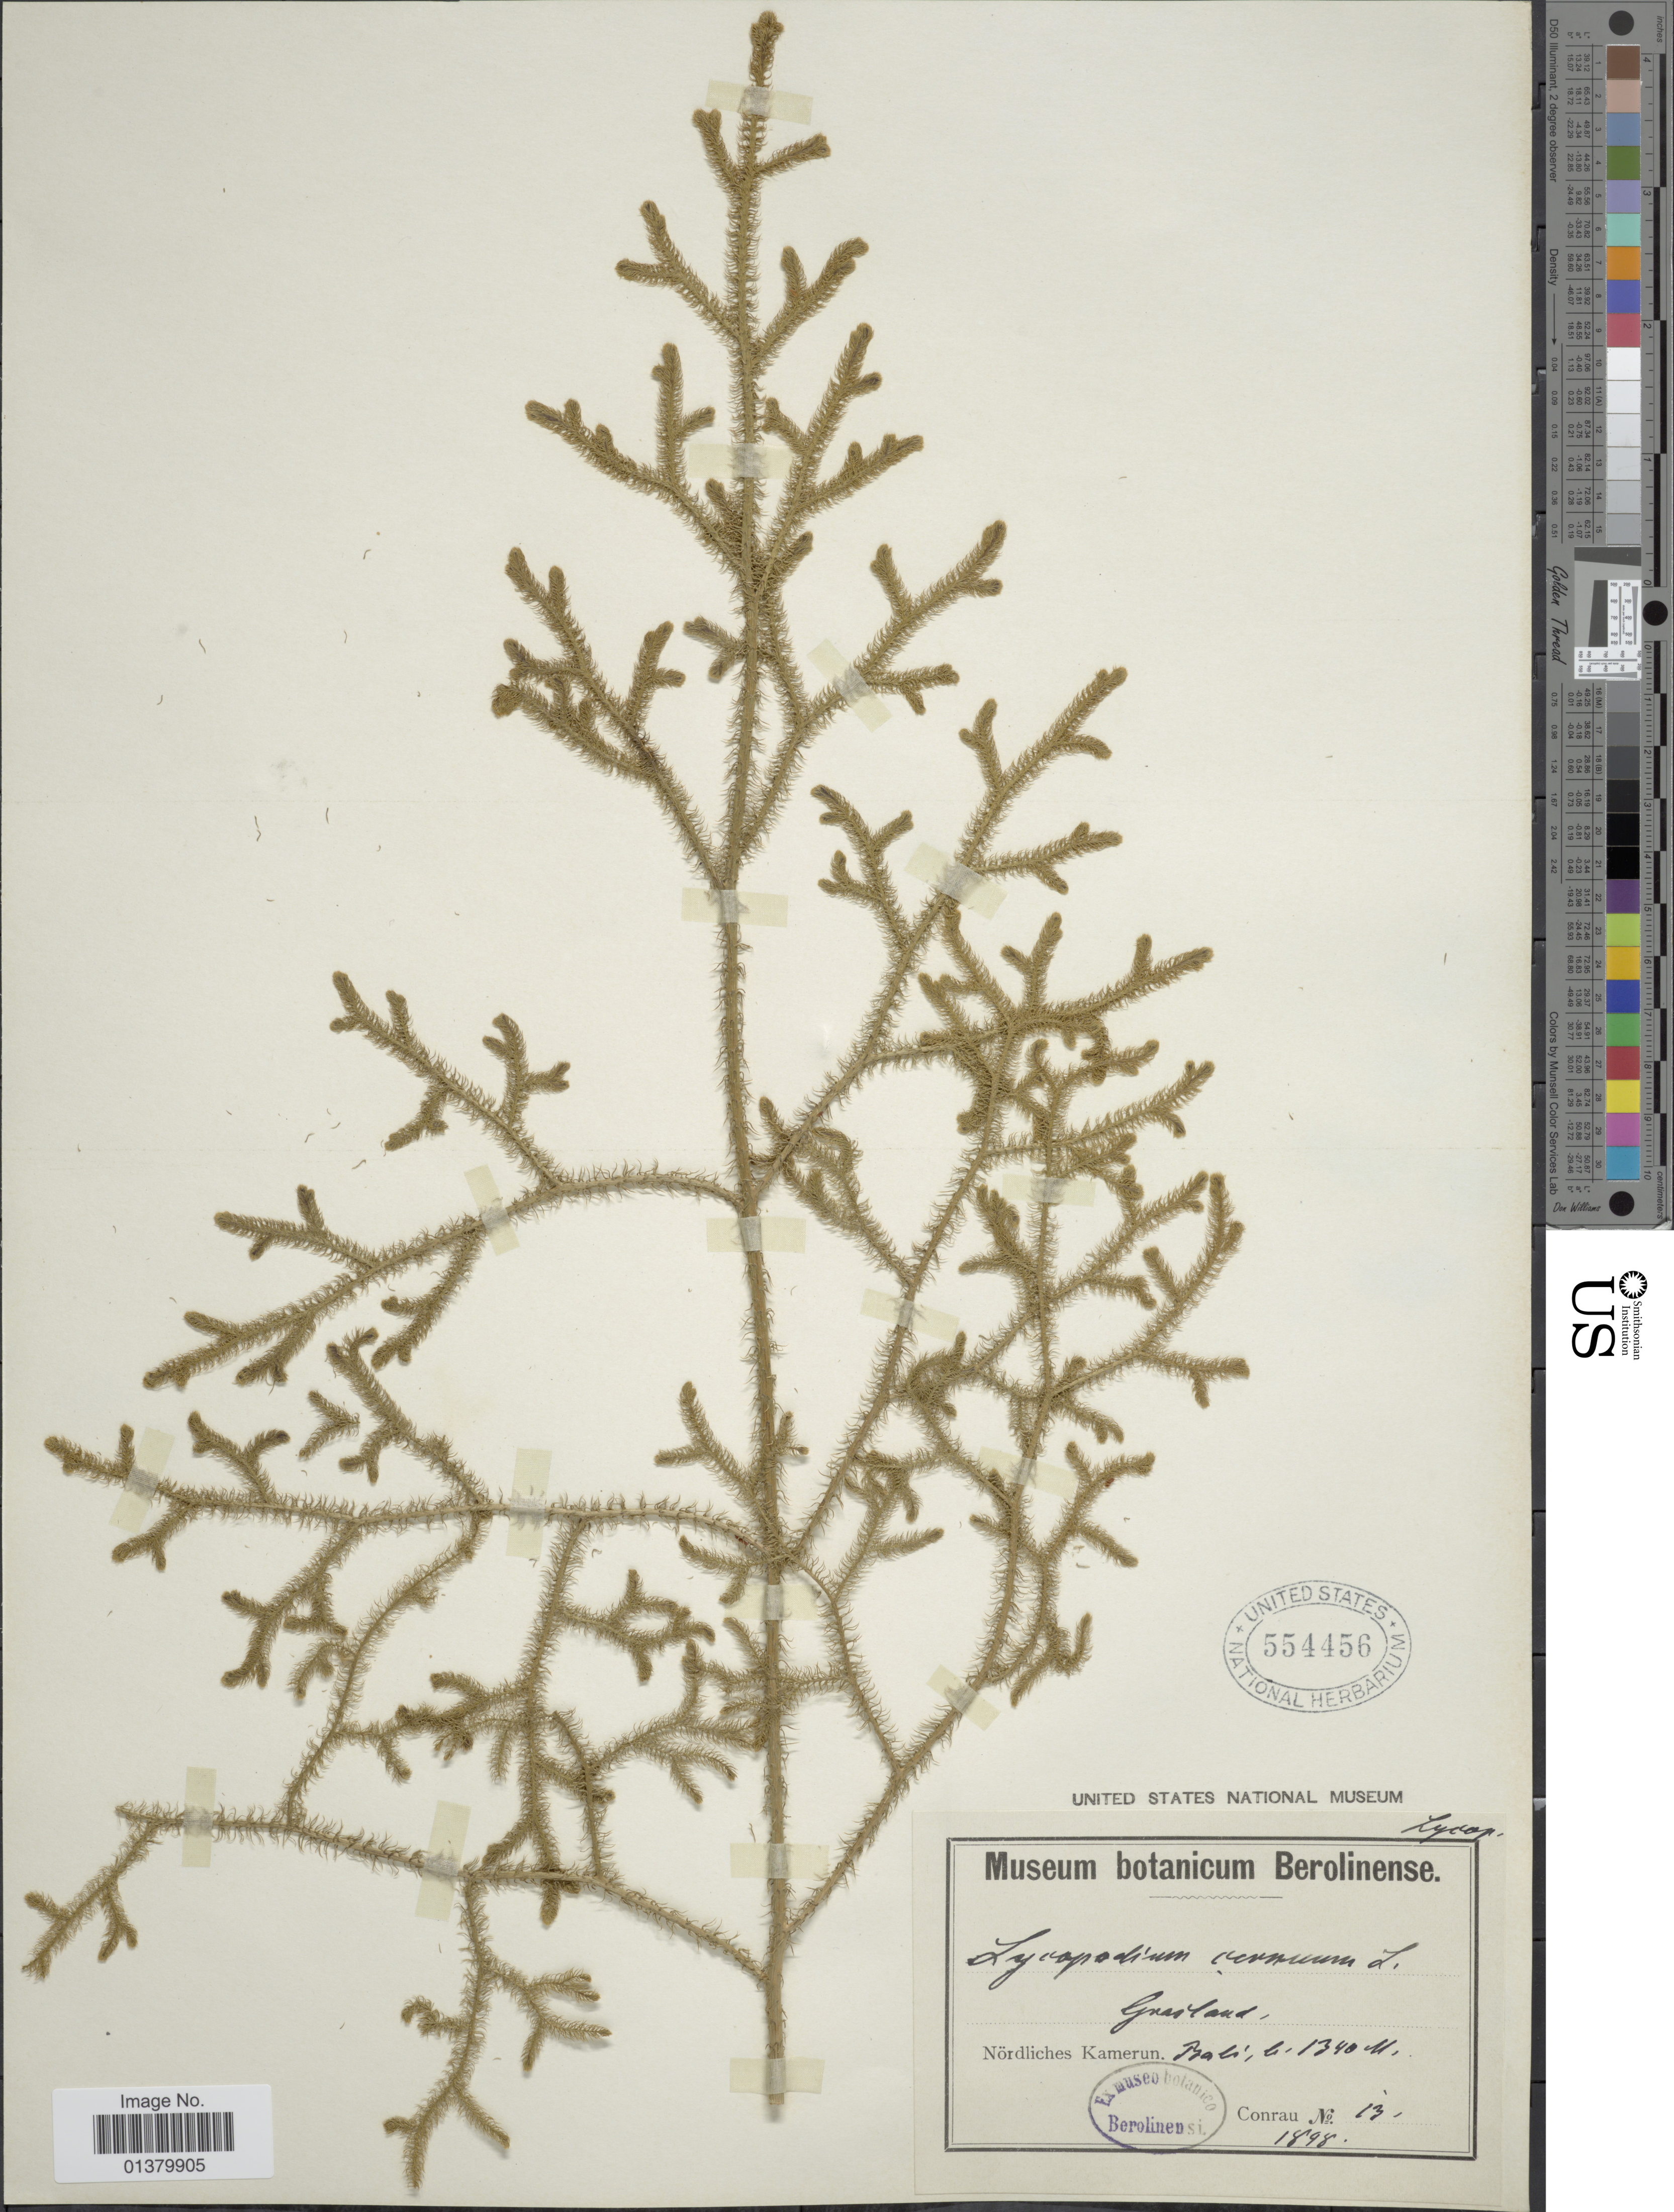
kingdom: Plantae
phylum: Tracheophyta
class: Lycopodiopsida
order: Lycopodiales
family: Lycopodiaceae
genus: Palhinhaea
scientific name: Palhinhaea cernua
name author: (L.) Vasc. & Franco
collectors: Conrau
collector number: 13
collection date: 1898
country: Cameroon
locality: Nördliches Kamerun, Bali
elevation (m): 1340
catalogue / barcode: US 554456